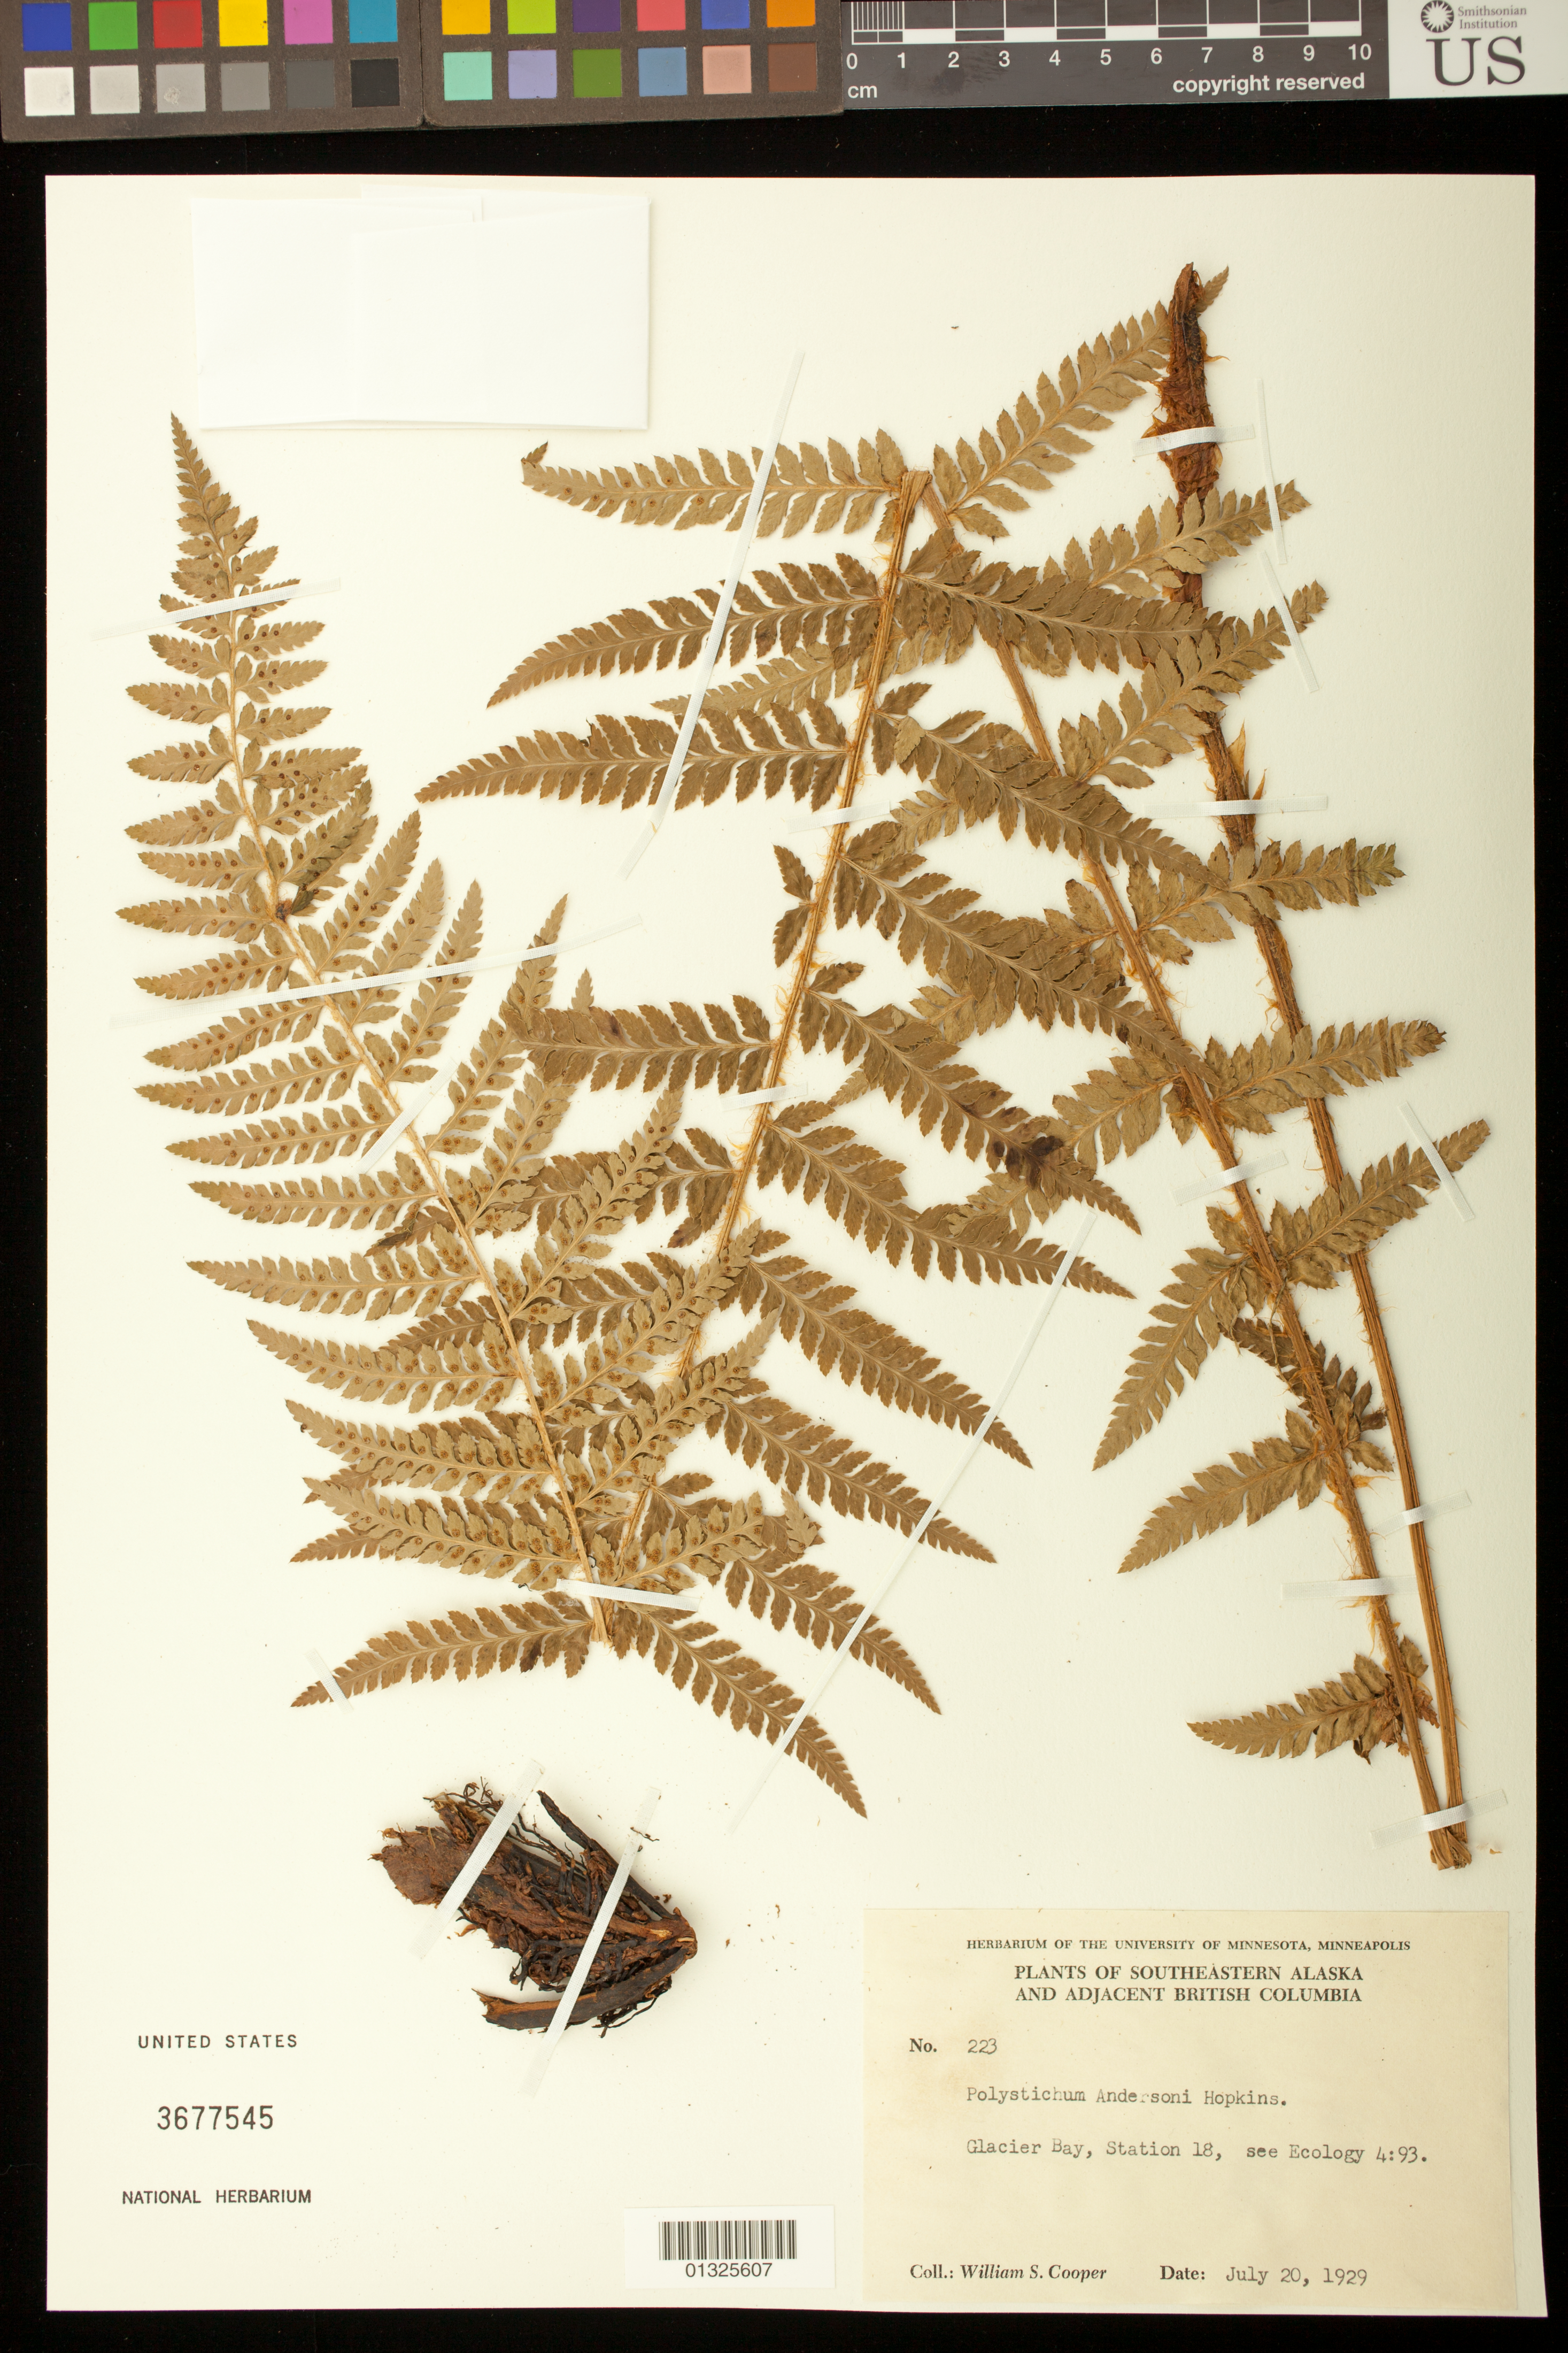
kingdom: Plantae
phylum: Tracheophyta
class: Polypodiopsida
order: Polypodiales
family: Dryopteridaceae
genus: Polystichum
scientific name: Polystichum andersonii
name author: Hopkins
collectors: W. Cooper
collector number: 223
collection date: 1929-07-20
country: United States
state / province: Alaska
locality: Glacier Bay, Station 18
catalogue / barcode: US 3677545